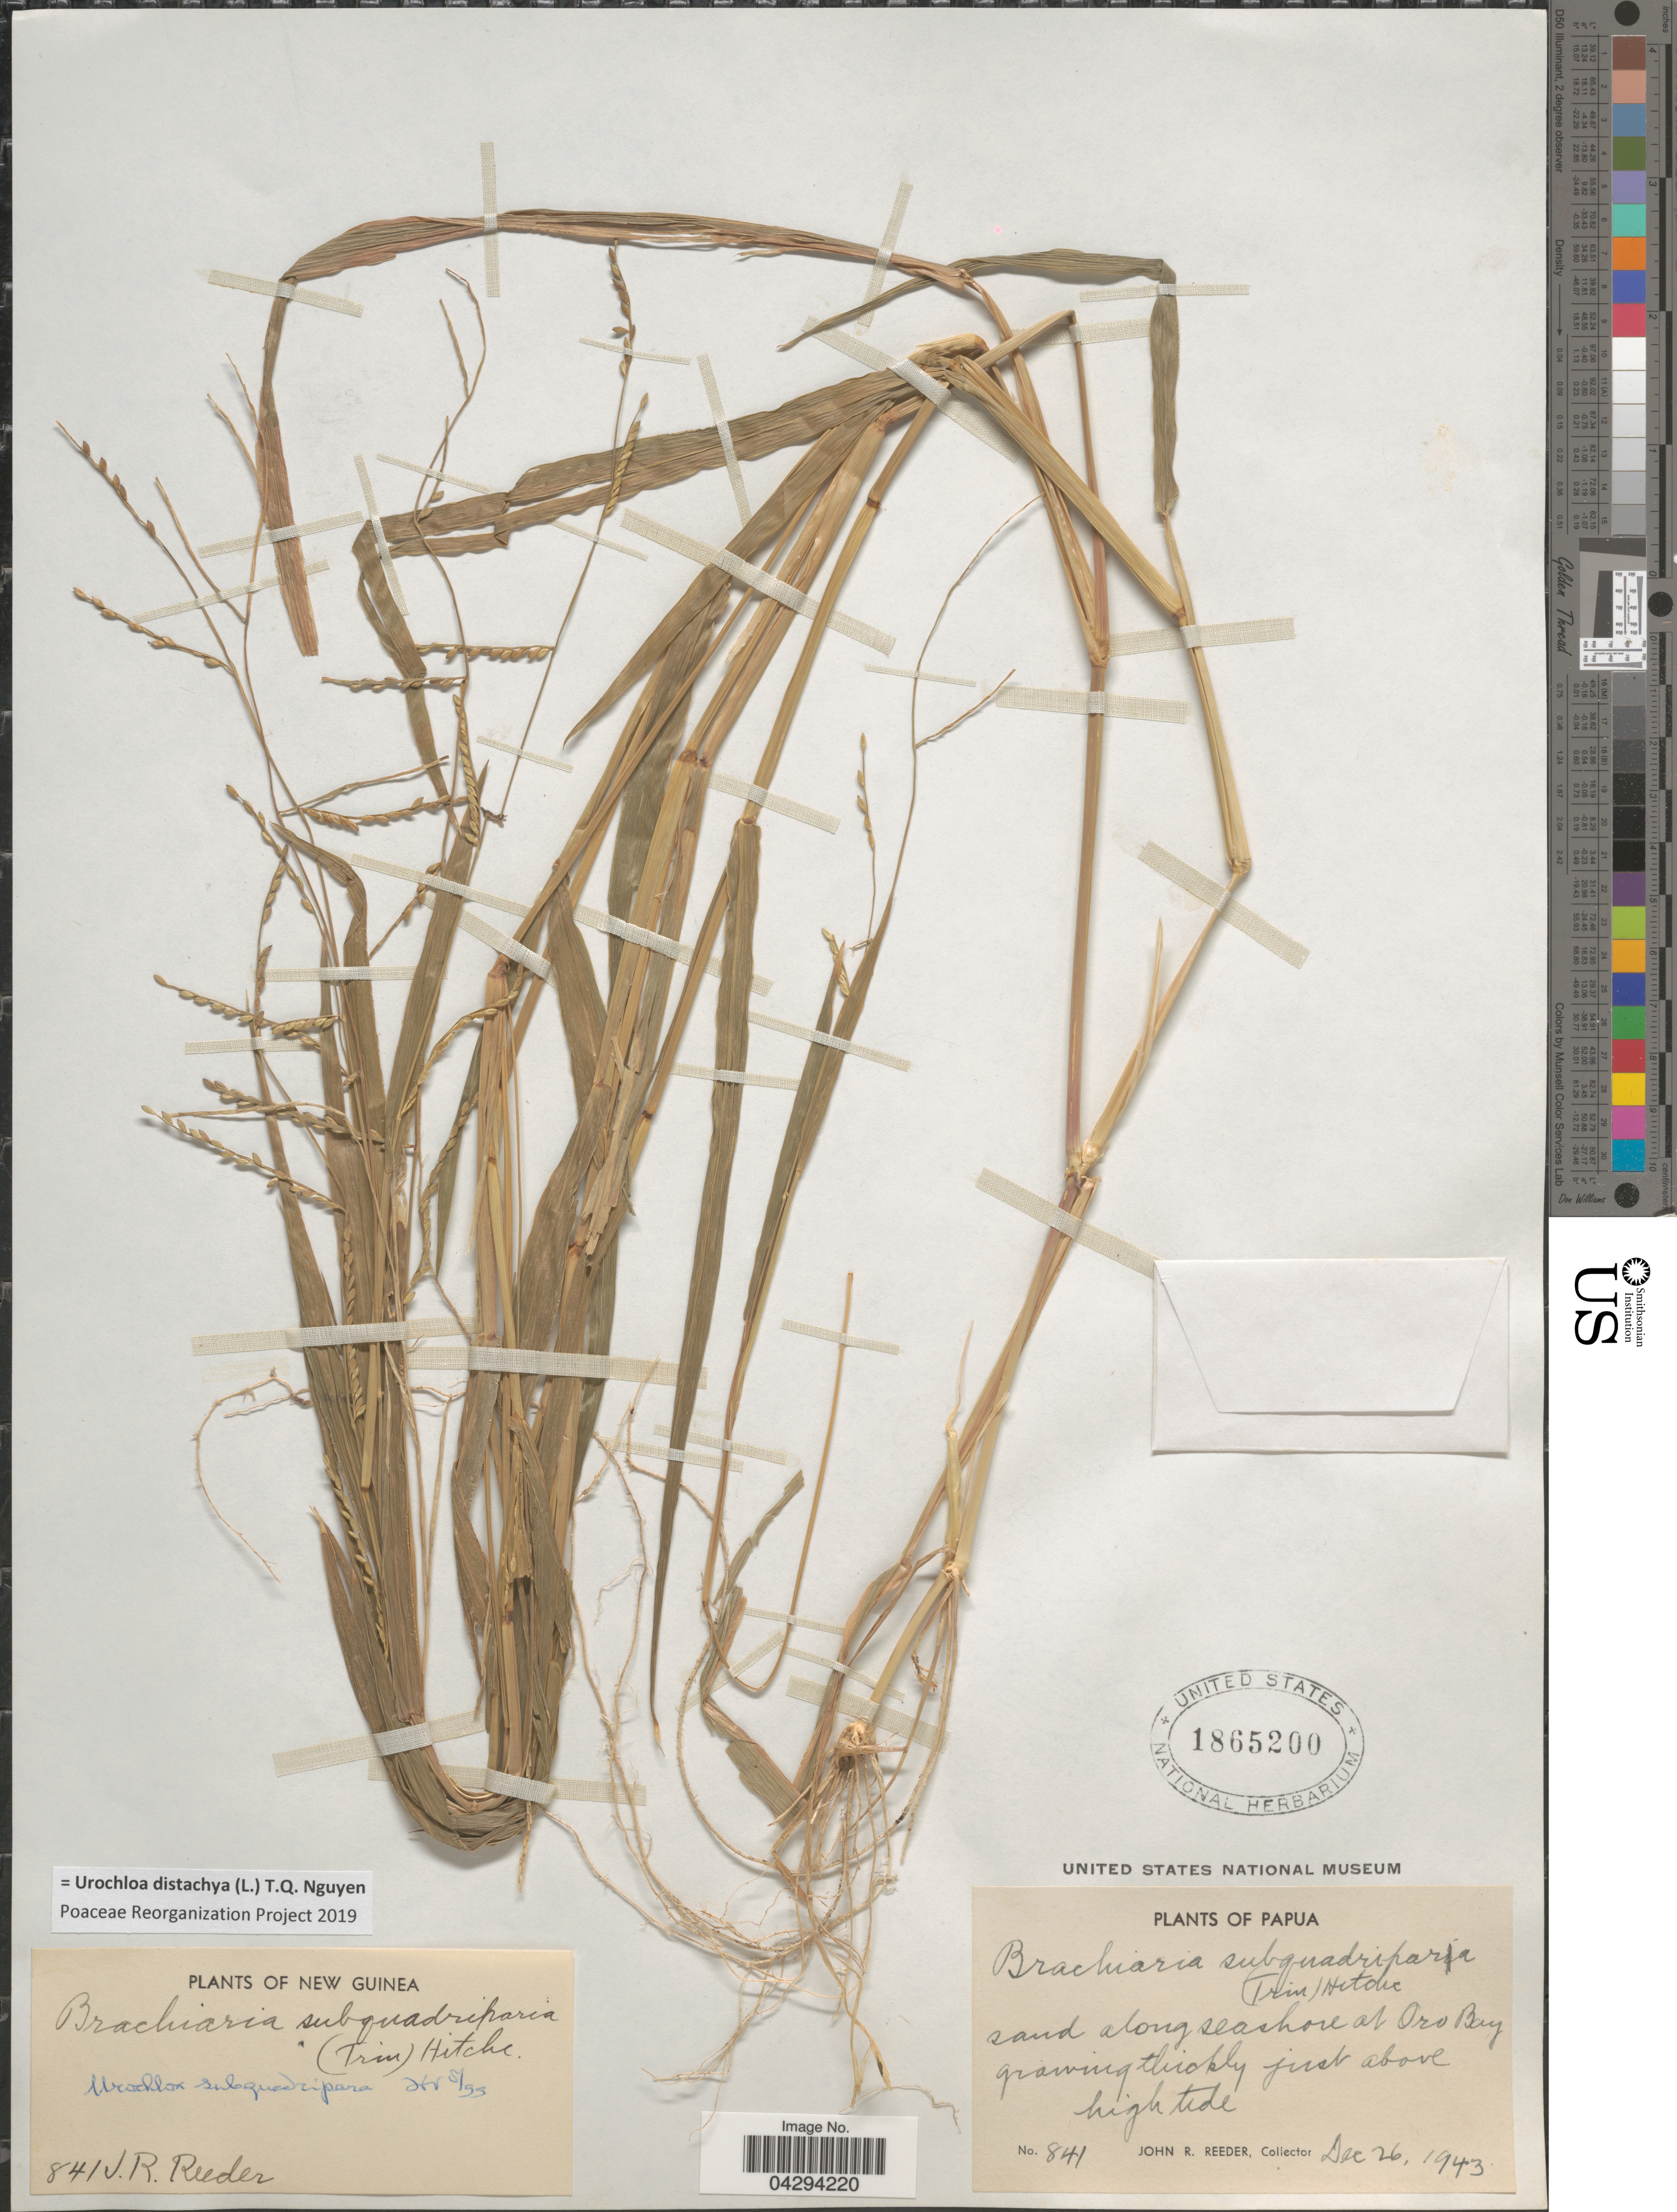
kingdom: Plantae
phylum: Tracheophyta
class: Liliopsida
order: Poales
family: Poaceae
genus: Urochloa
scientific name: Urochloa distachya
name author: (L.) T.Q. Nguyen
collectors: J. R. Reeder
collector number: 841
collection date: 1943-12-26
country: Papua New Guinea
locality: Along seashore at Oro Bay.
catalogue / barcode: US 1865200